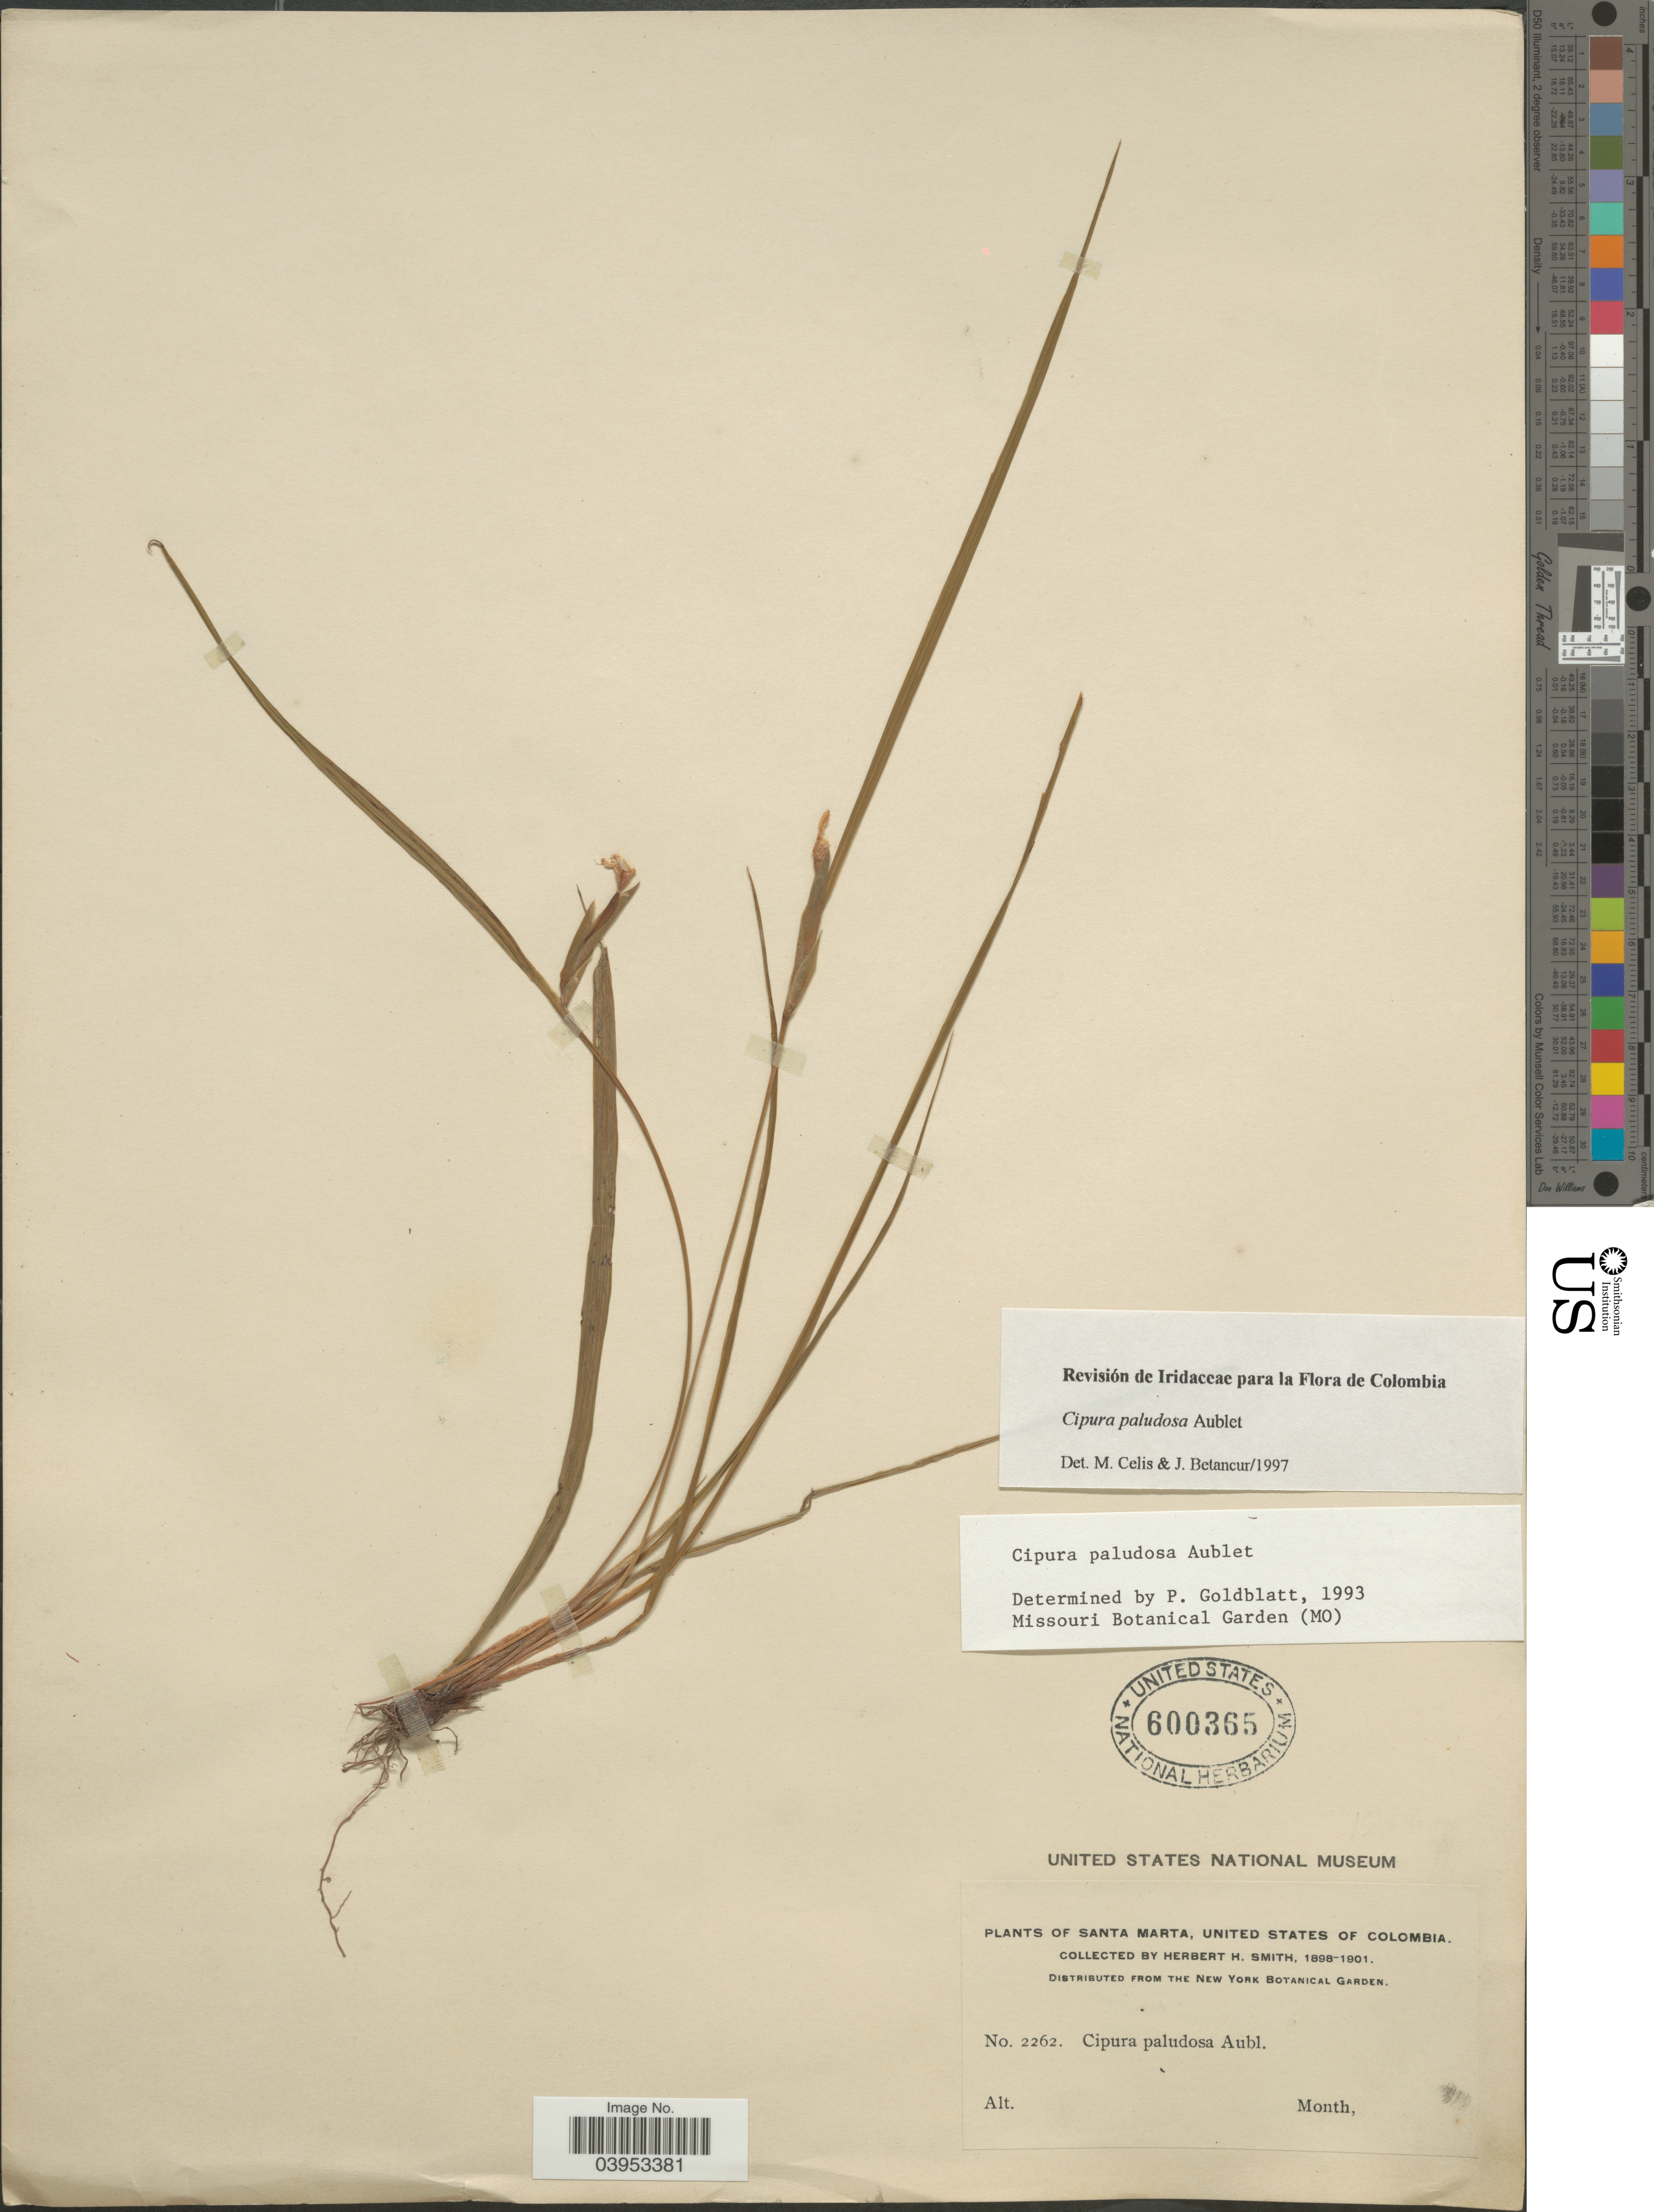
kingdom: Plantae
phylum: Tracheophyta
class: Liliopsida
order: Asparagales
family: Iridaceae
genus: Cipura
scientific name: Cipura paludosa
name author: Aubl.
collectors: Herbert H. Smith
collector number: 2262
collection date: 1898/1901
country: Colombia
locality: Santa Marta, United States of Colombia.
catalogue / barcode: US 600365